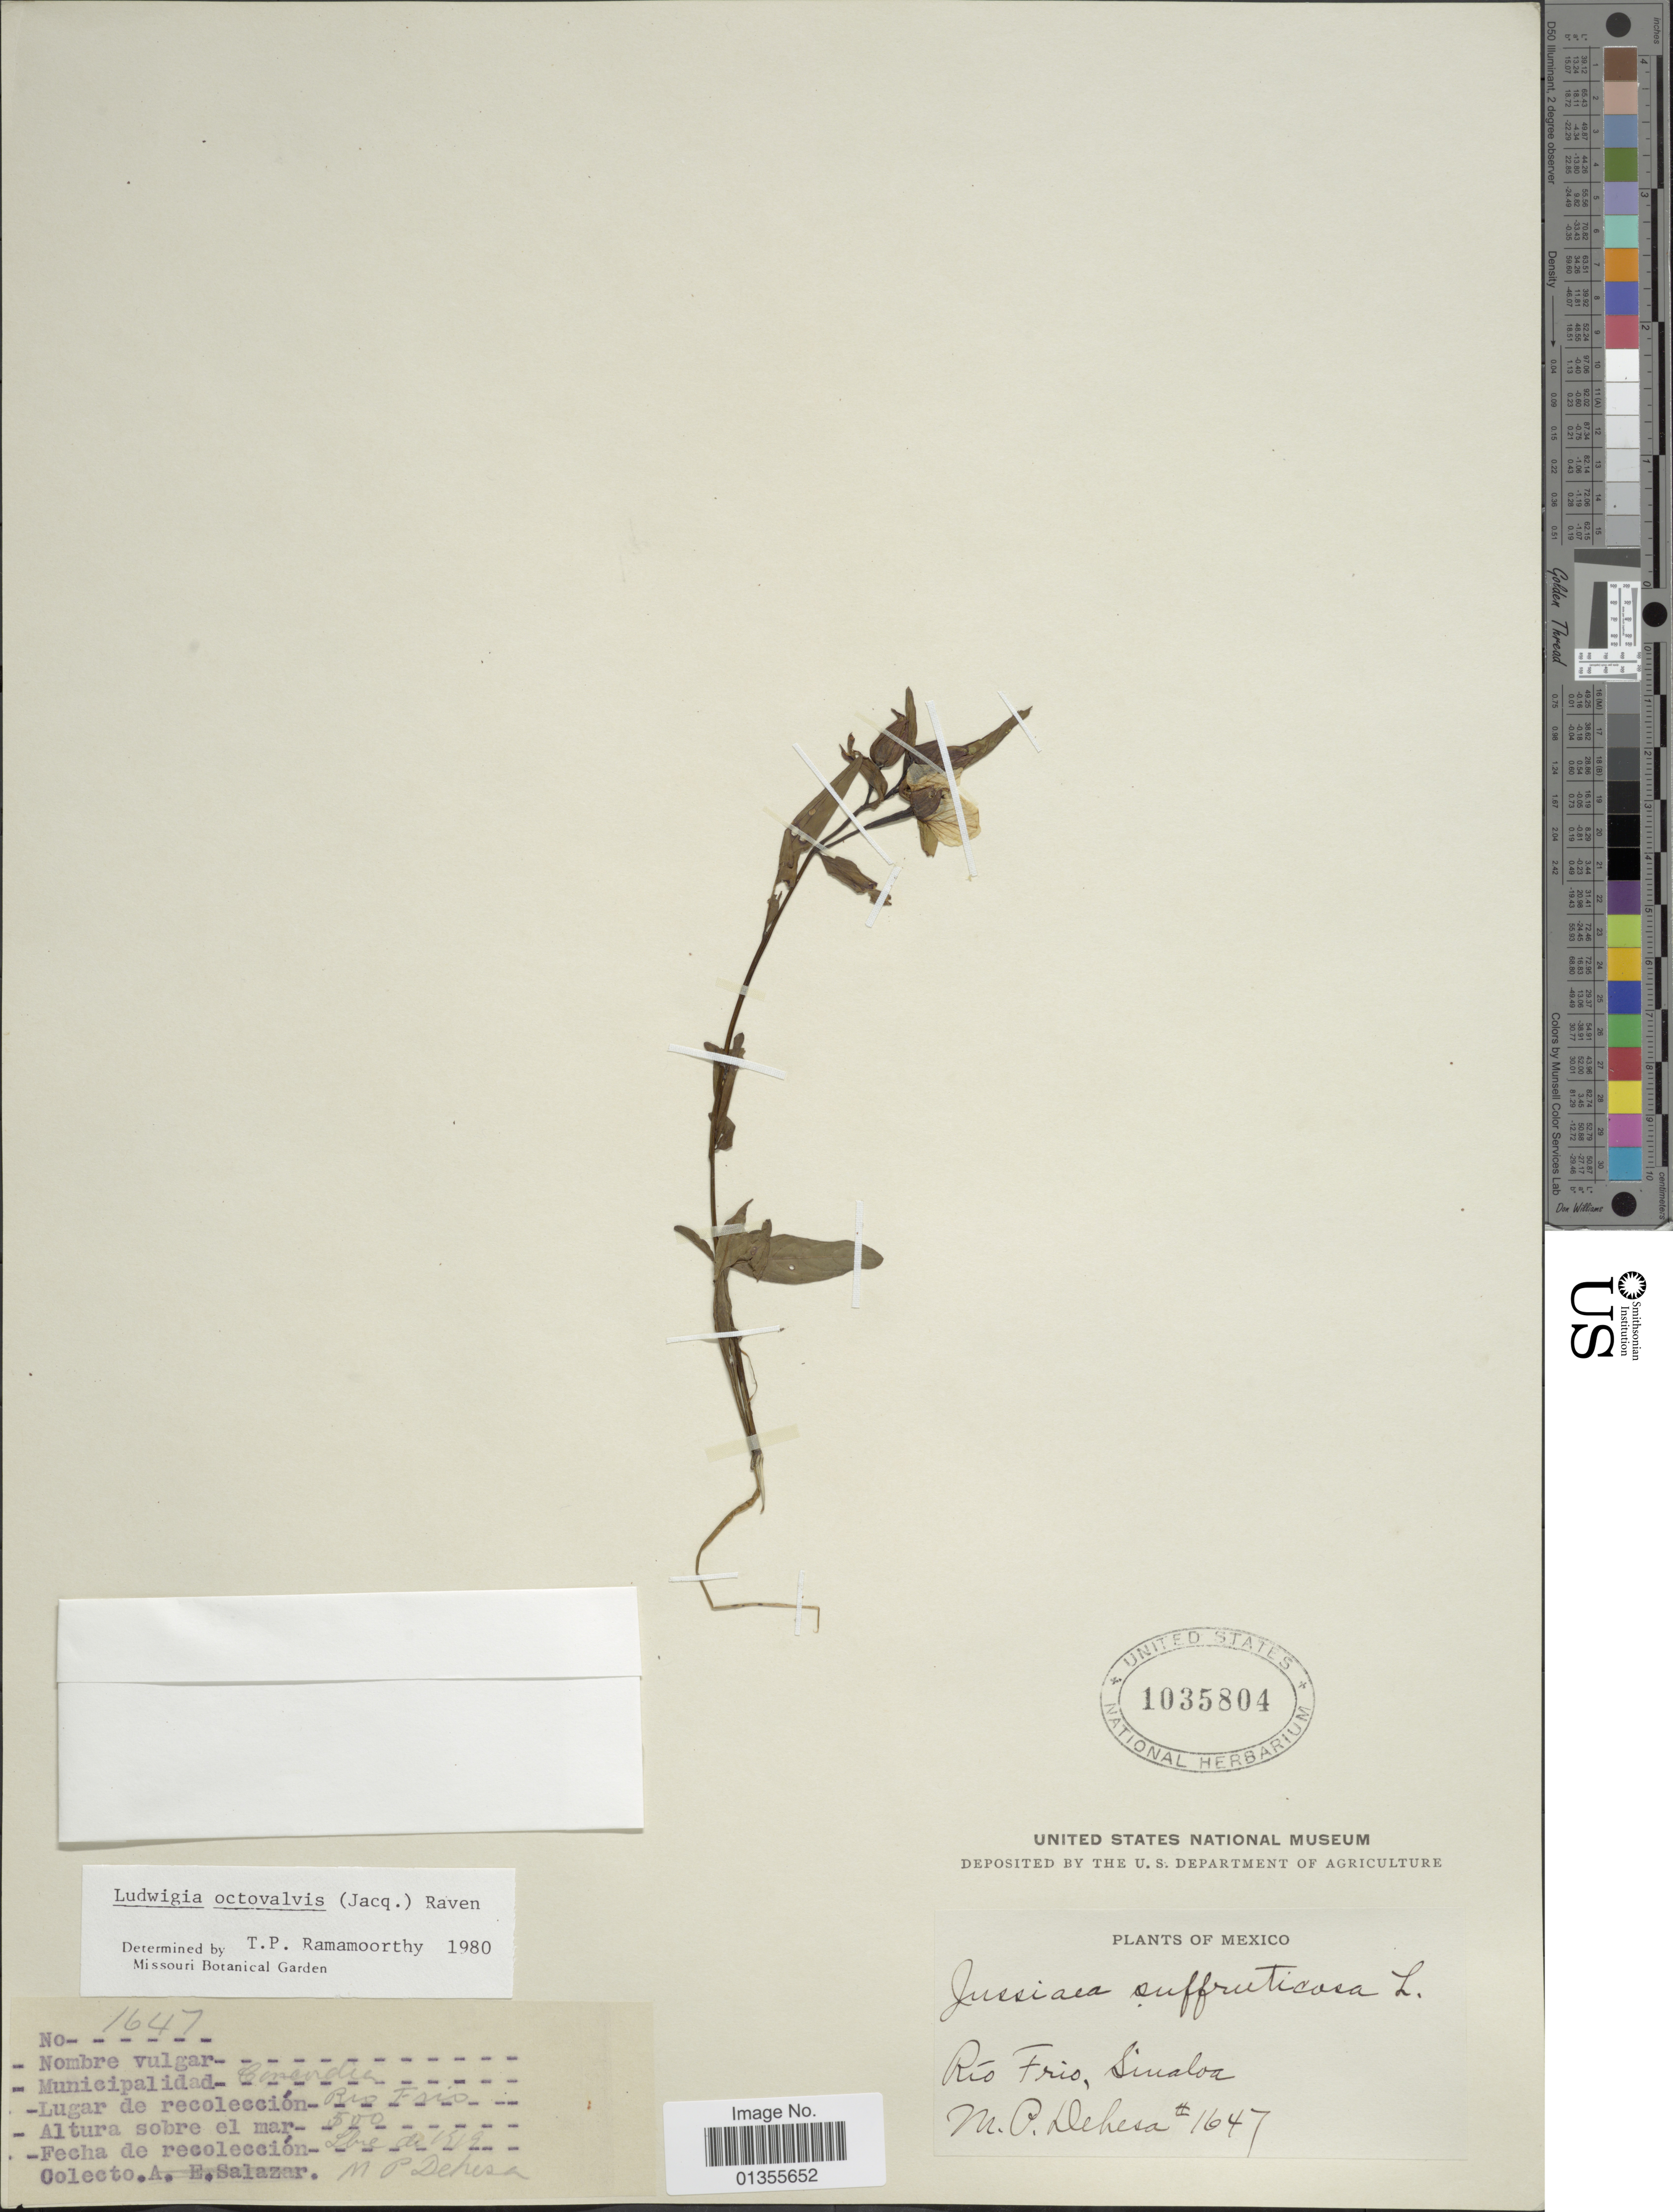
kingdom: Plantae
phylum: Tracheophyta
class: Magnoliopsida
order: Myrtales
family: Onagraceae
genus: Ludwigia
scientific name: Ludwigia octovalvis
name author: (Jacq.) P.H. Raven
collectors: M. Dehesa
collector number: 1647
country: Mexico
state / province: Sinaloa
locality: Río Frio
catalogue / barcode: US 1035804